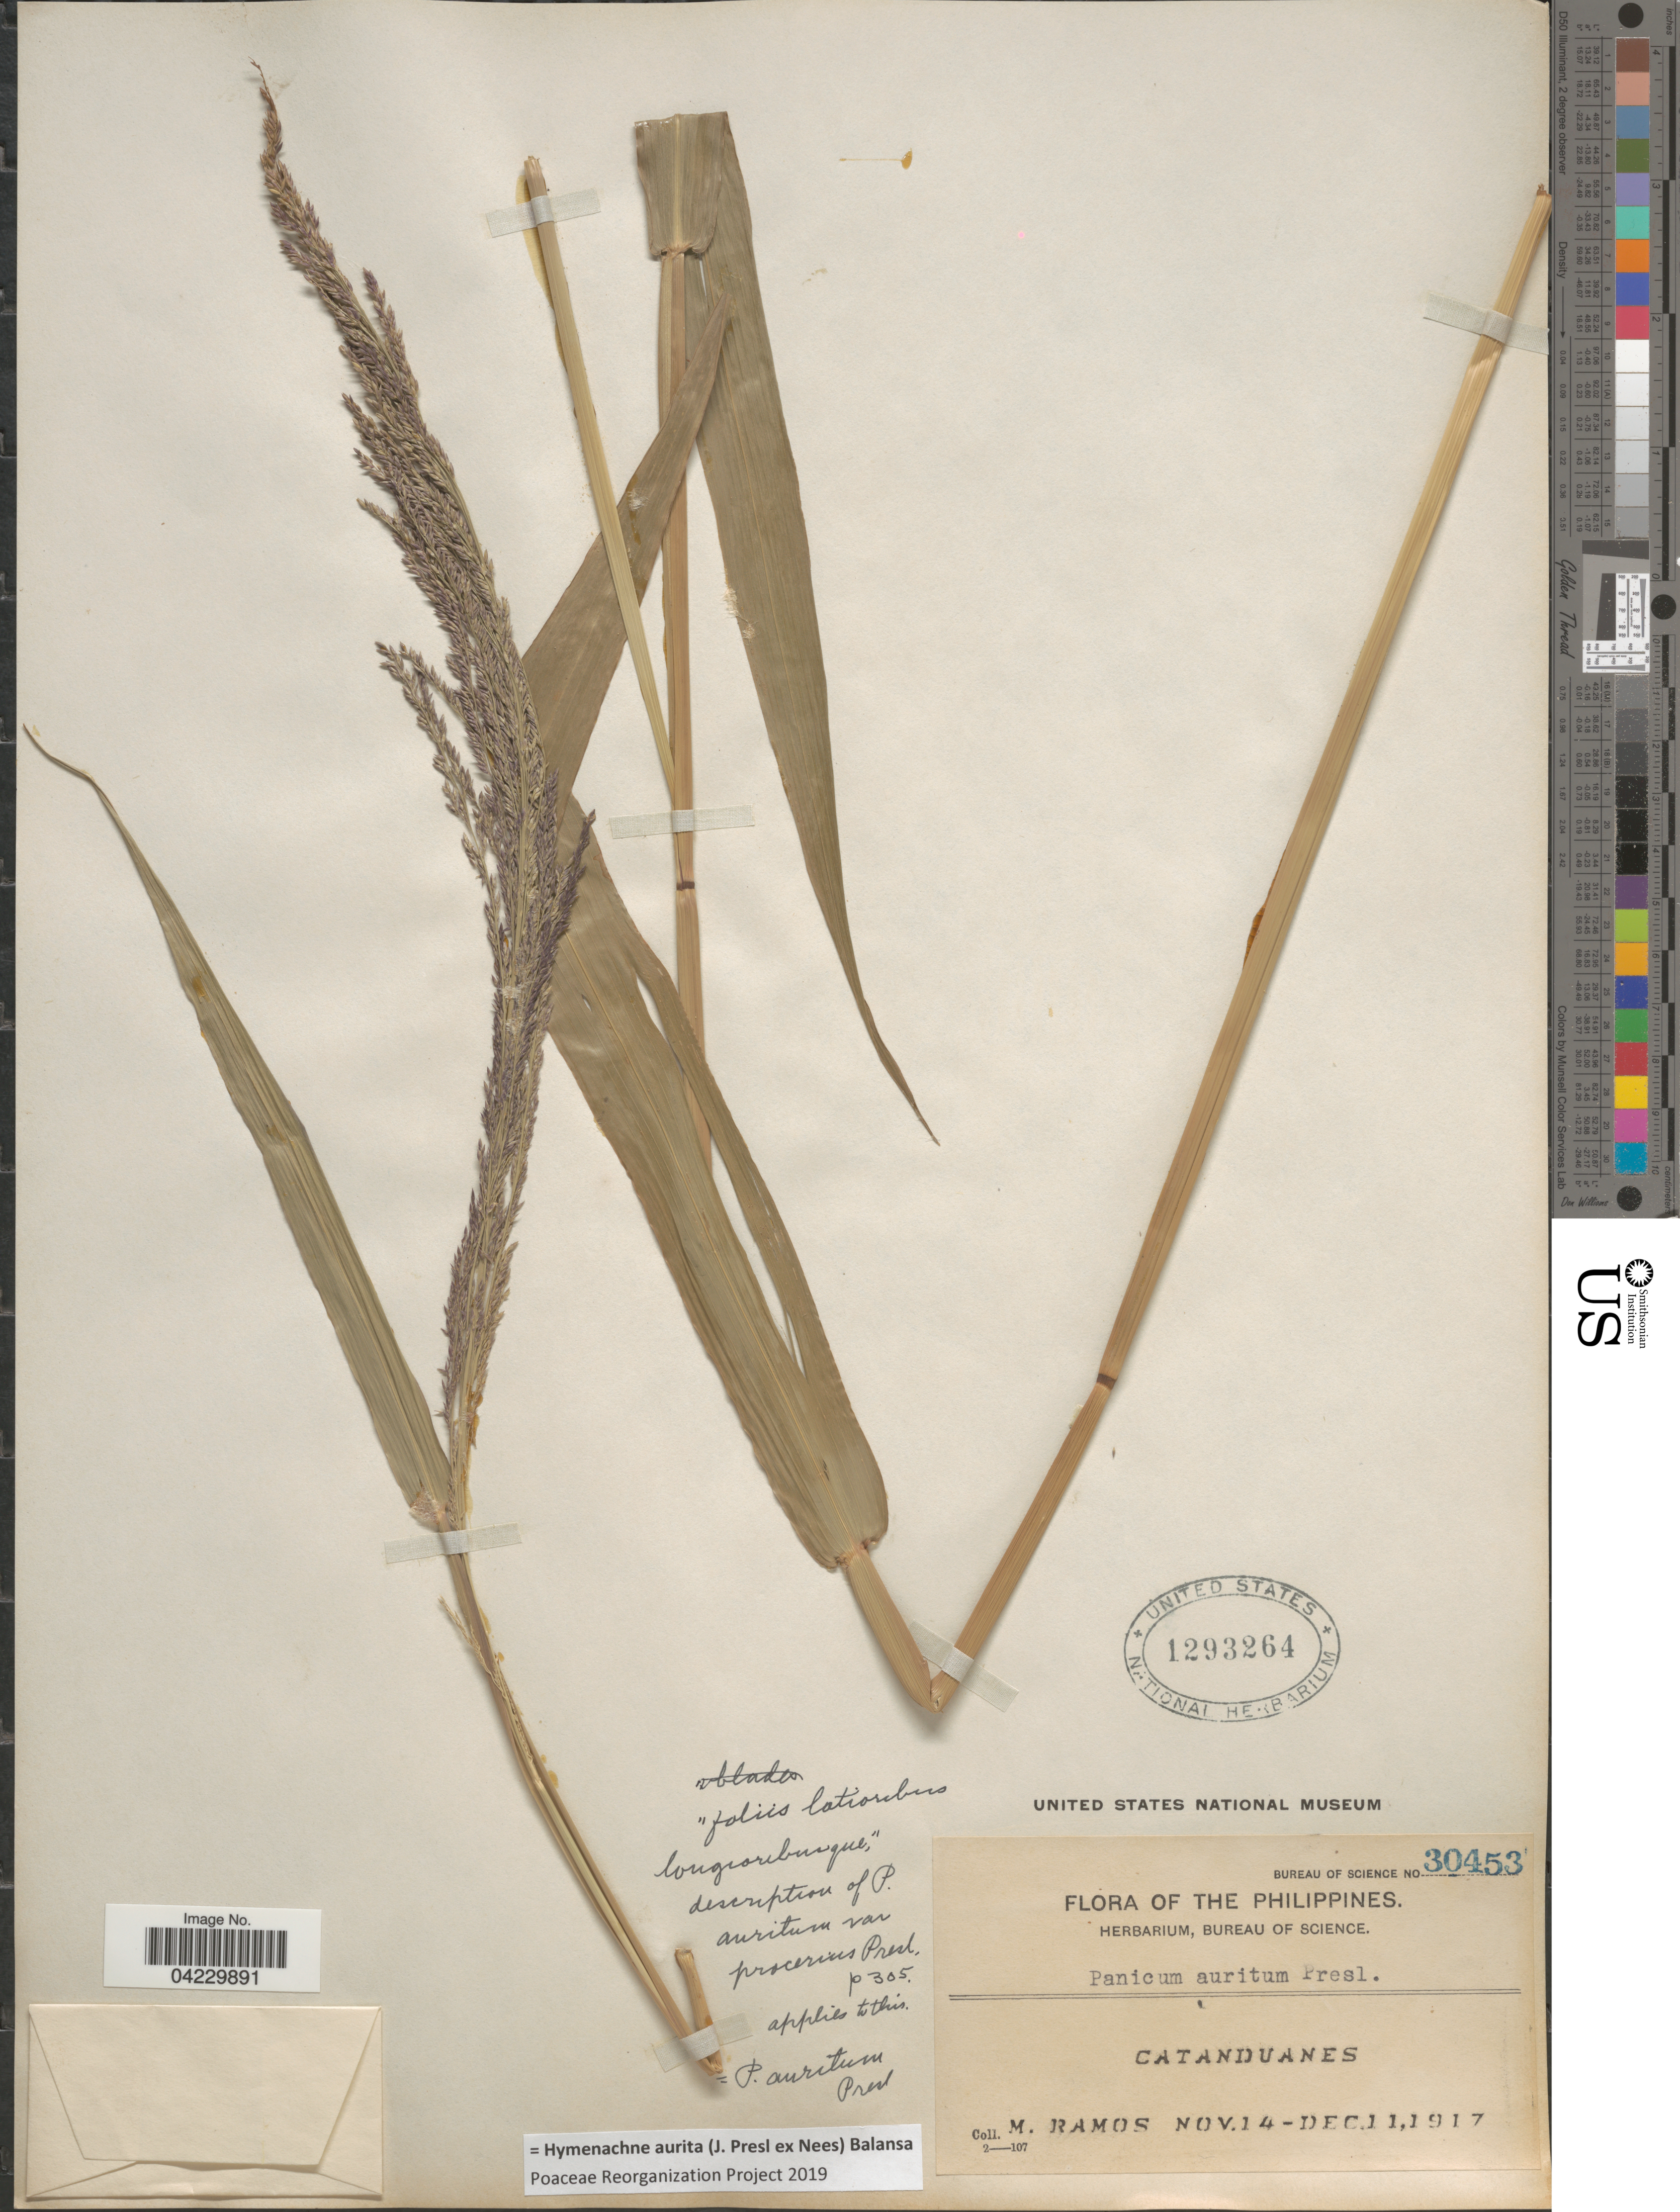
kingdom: Plantae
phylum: Tracheophyta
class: Liliopsida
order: Poales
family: Poaceae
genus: Hymenachne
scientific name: Hymenachne aurita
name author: (J. Presl ex Nees) Balansa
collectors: M. Ramos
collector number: Bureau of Science 30453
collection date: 1917-11-14/1917-12-11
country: Philippines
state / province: Bicol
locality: Catanduanes.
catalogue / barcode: US 1293264